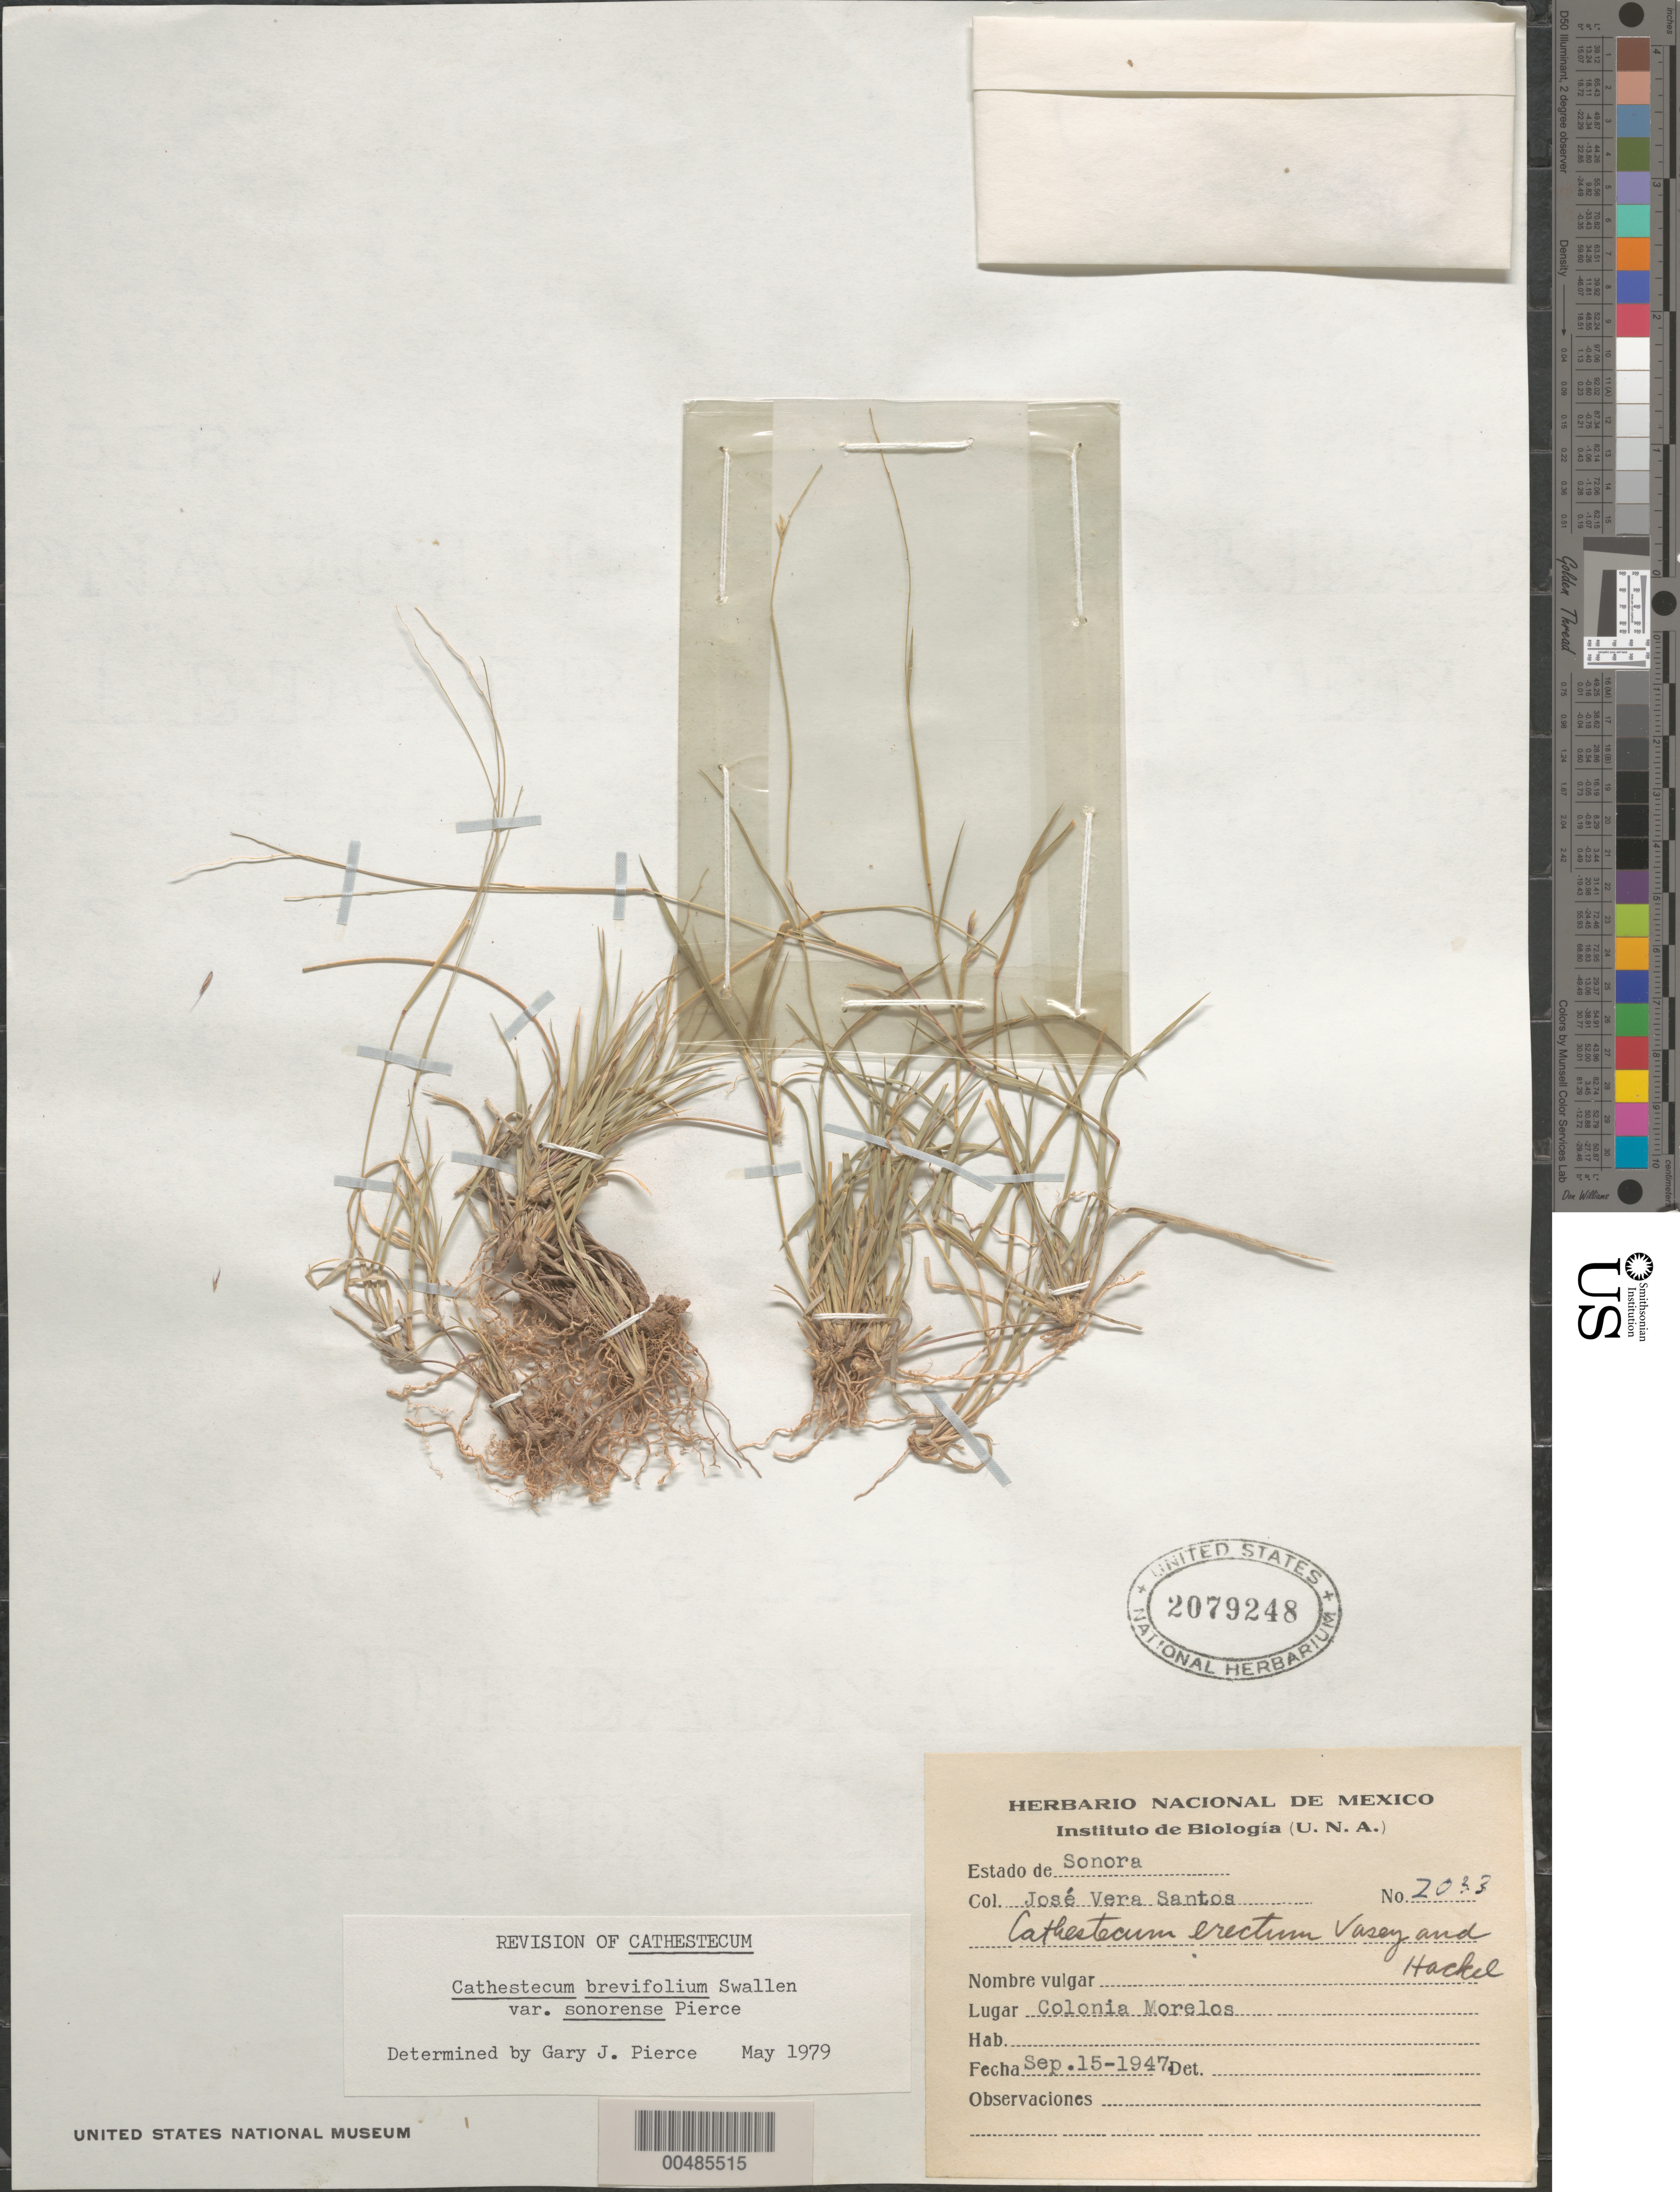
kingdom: Plantae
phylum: Tracheophyta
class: Liliopsida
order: Poales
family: Poaceae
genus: Cathestecum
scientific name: Cathestecum brevifolium var. sonorense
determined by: Pierce, G. J.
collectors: J. V. Santos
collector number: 2033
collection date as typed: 15 Sep 1947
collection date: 1947-09-15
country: Mexico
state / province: Sonora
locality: Colonia Morelos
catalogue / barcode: US 2079248